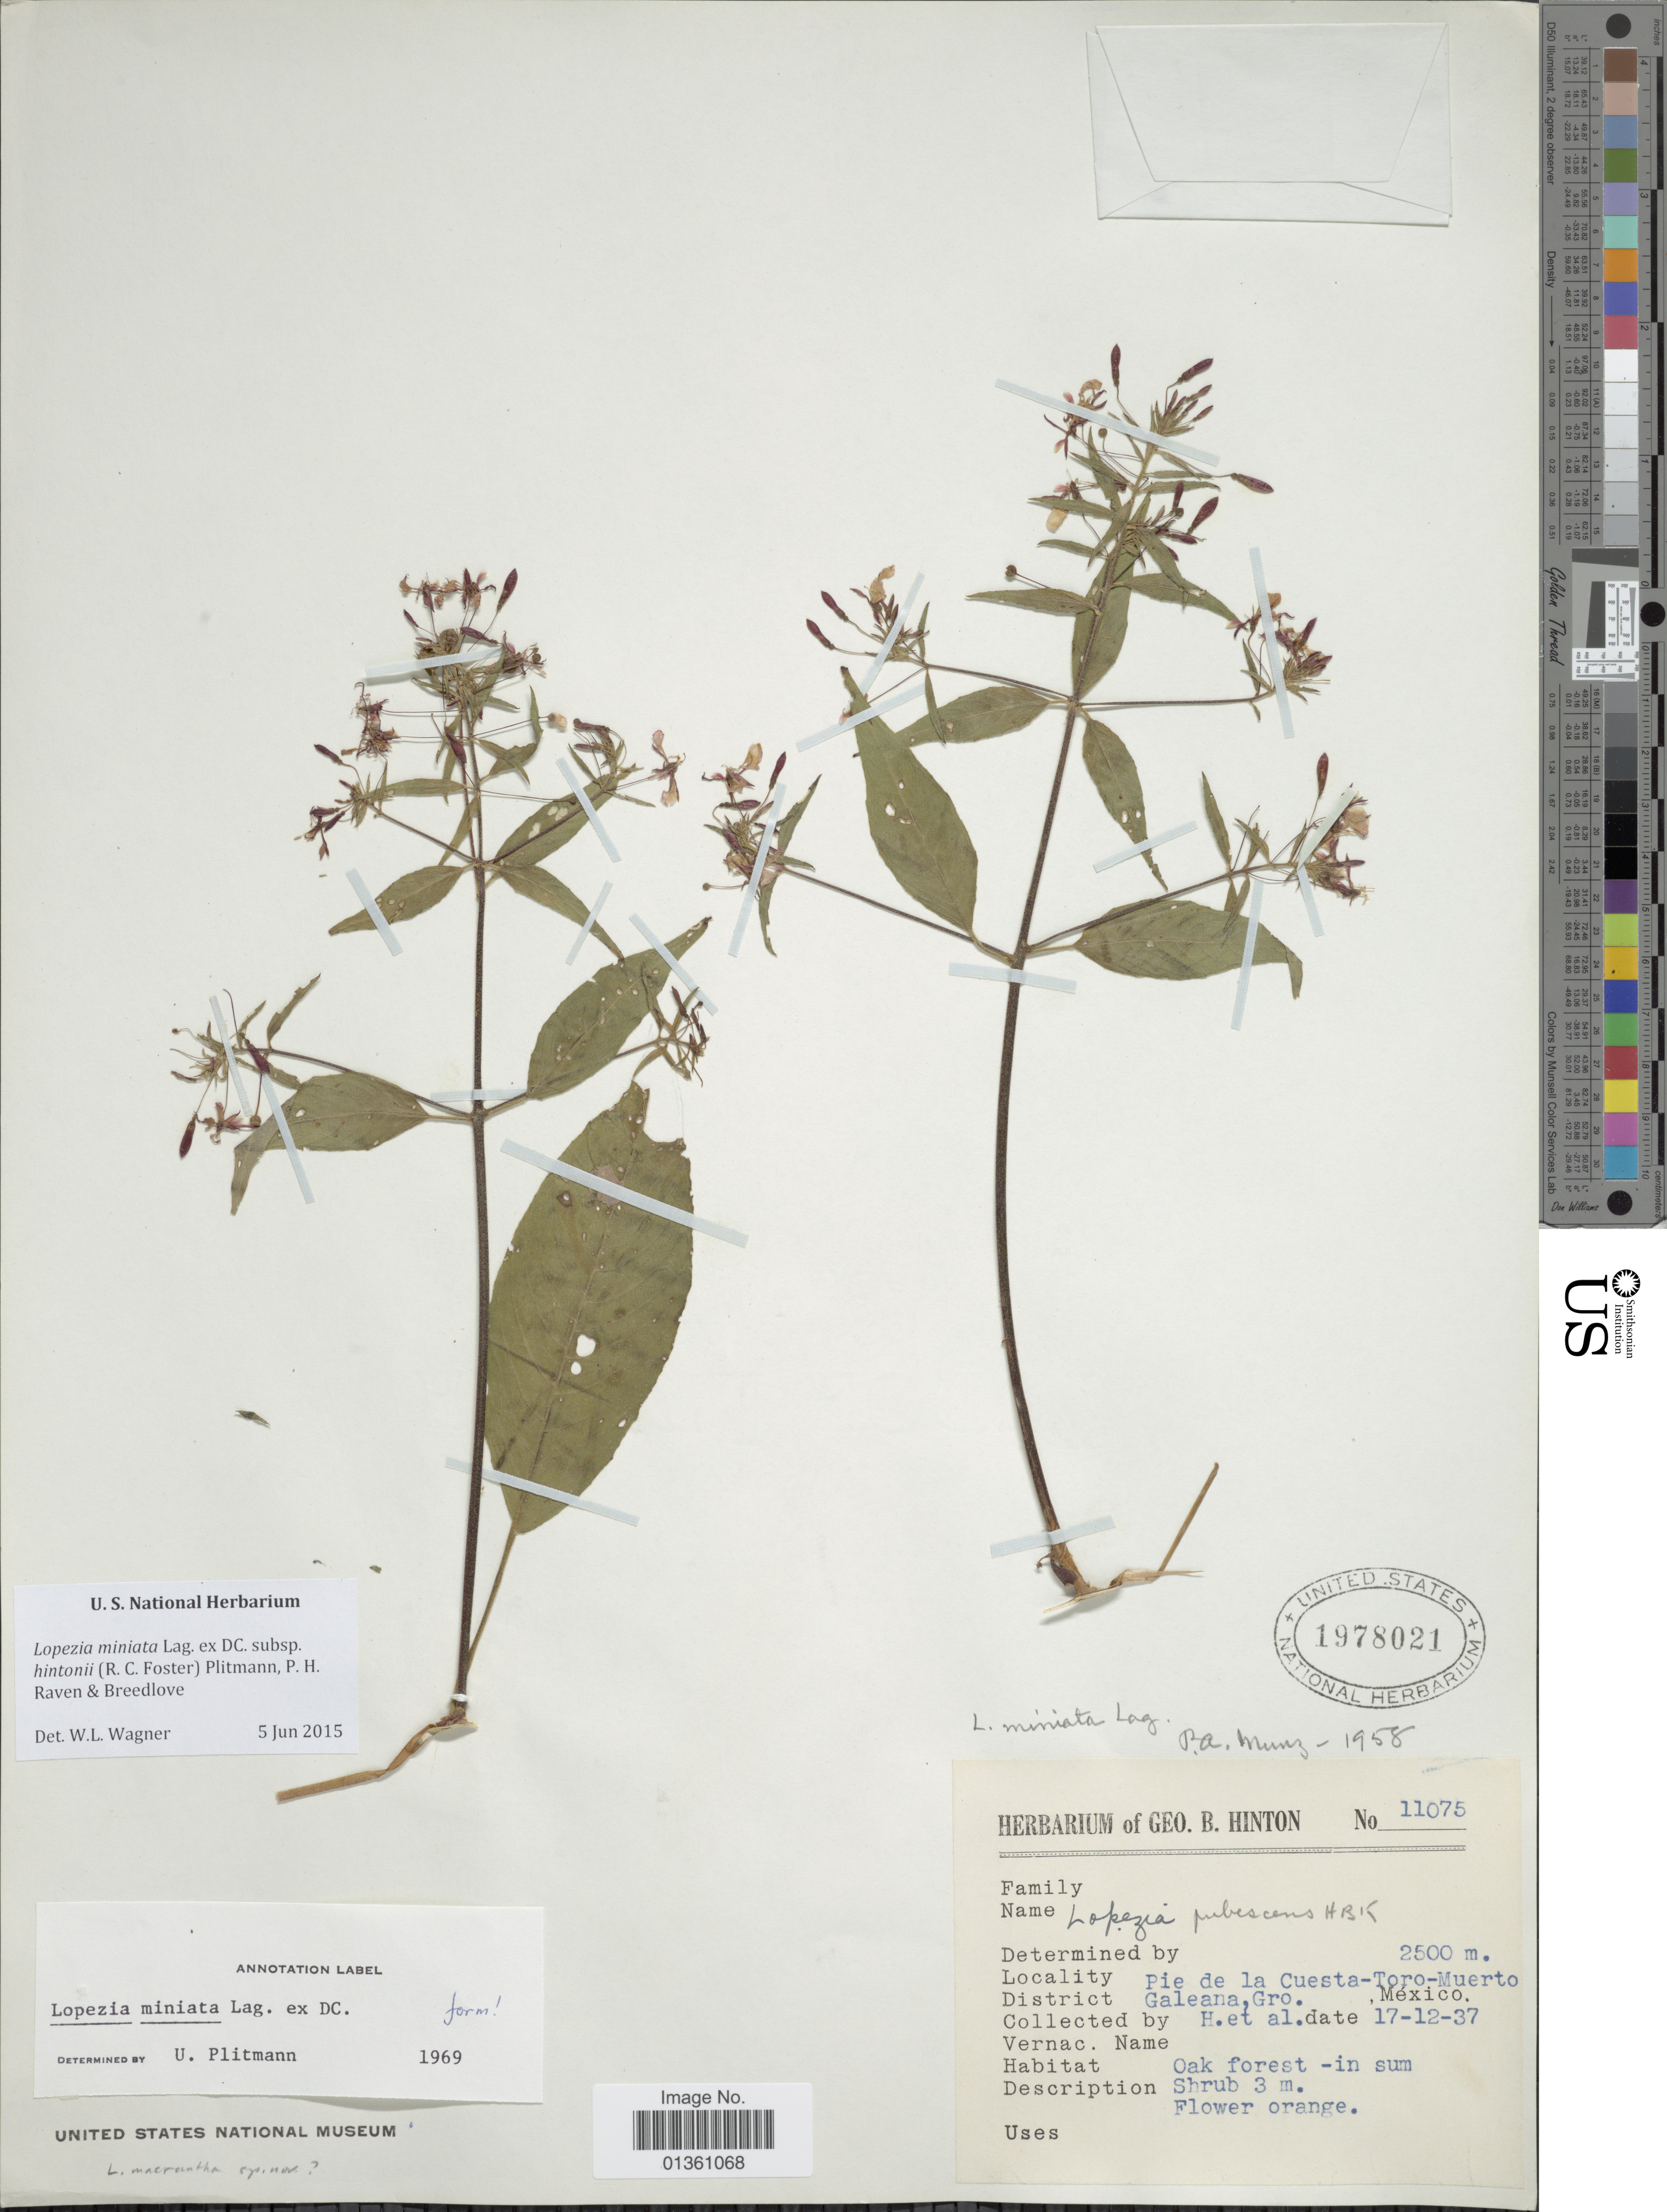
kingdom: Plantae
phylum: Tracheophyta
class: Magnoliopsida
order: Myrtales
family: Onagraceae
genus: Lopezia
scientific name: Lopezia miniata subsp. hintonii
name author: (R.C. Foster) Plitmann et al.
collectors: G. B. Hinton & et al.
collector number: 11075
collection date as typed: Transcribed d/m/y: 17/12/37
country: Mexico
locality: Pie de la Cuesta-Toro-Muerto. District Galeana, Gro.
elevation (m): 2500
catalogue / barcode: US 1978021